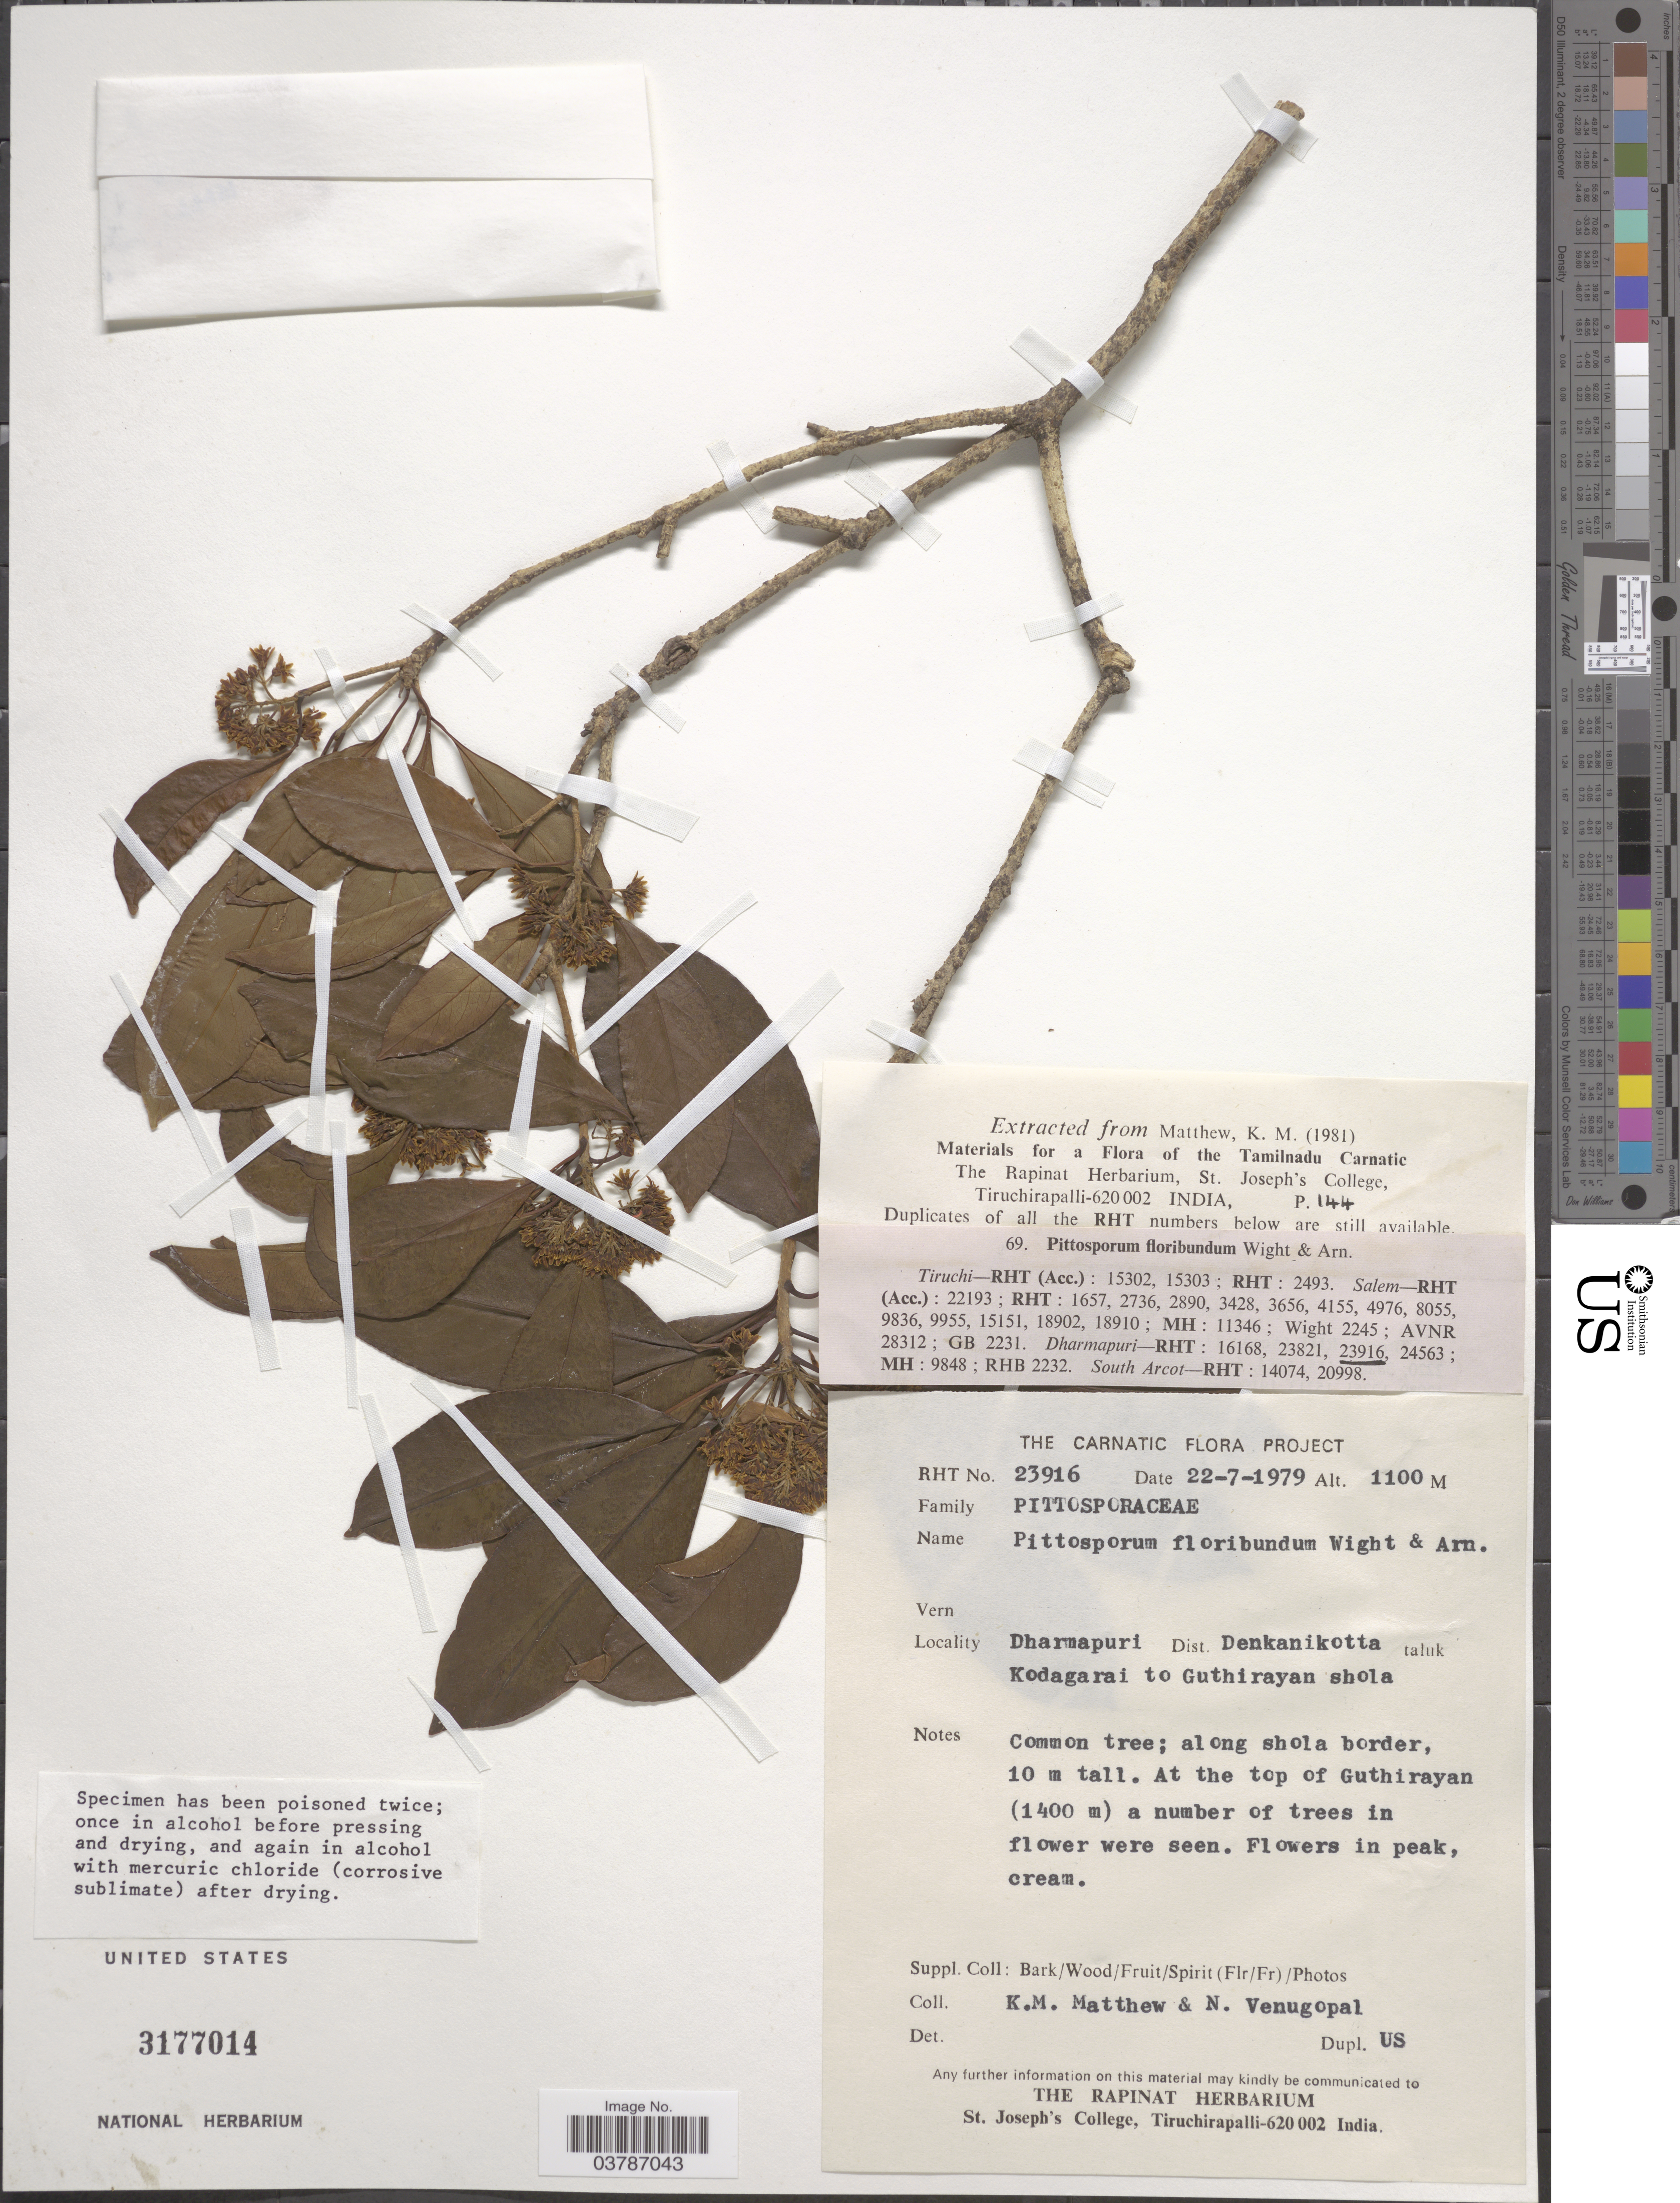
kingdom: Plantae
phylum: Tracheophyta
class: Magnoliopsida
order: Apiales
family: Pittosporaceae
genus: Pittosporum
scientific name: Pittosporum floribundum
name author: Wight & Arn.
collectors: K. M. Matthew & N. Venugopal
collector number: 23916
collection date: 1979-07-22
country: India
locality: Dharmapuri, Dist. Denkanikotta taluk, Kodagarai to Guthirayan shola. Along shola border. At the top of Guthirayan.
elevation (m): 1100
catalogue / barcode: US 3177014